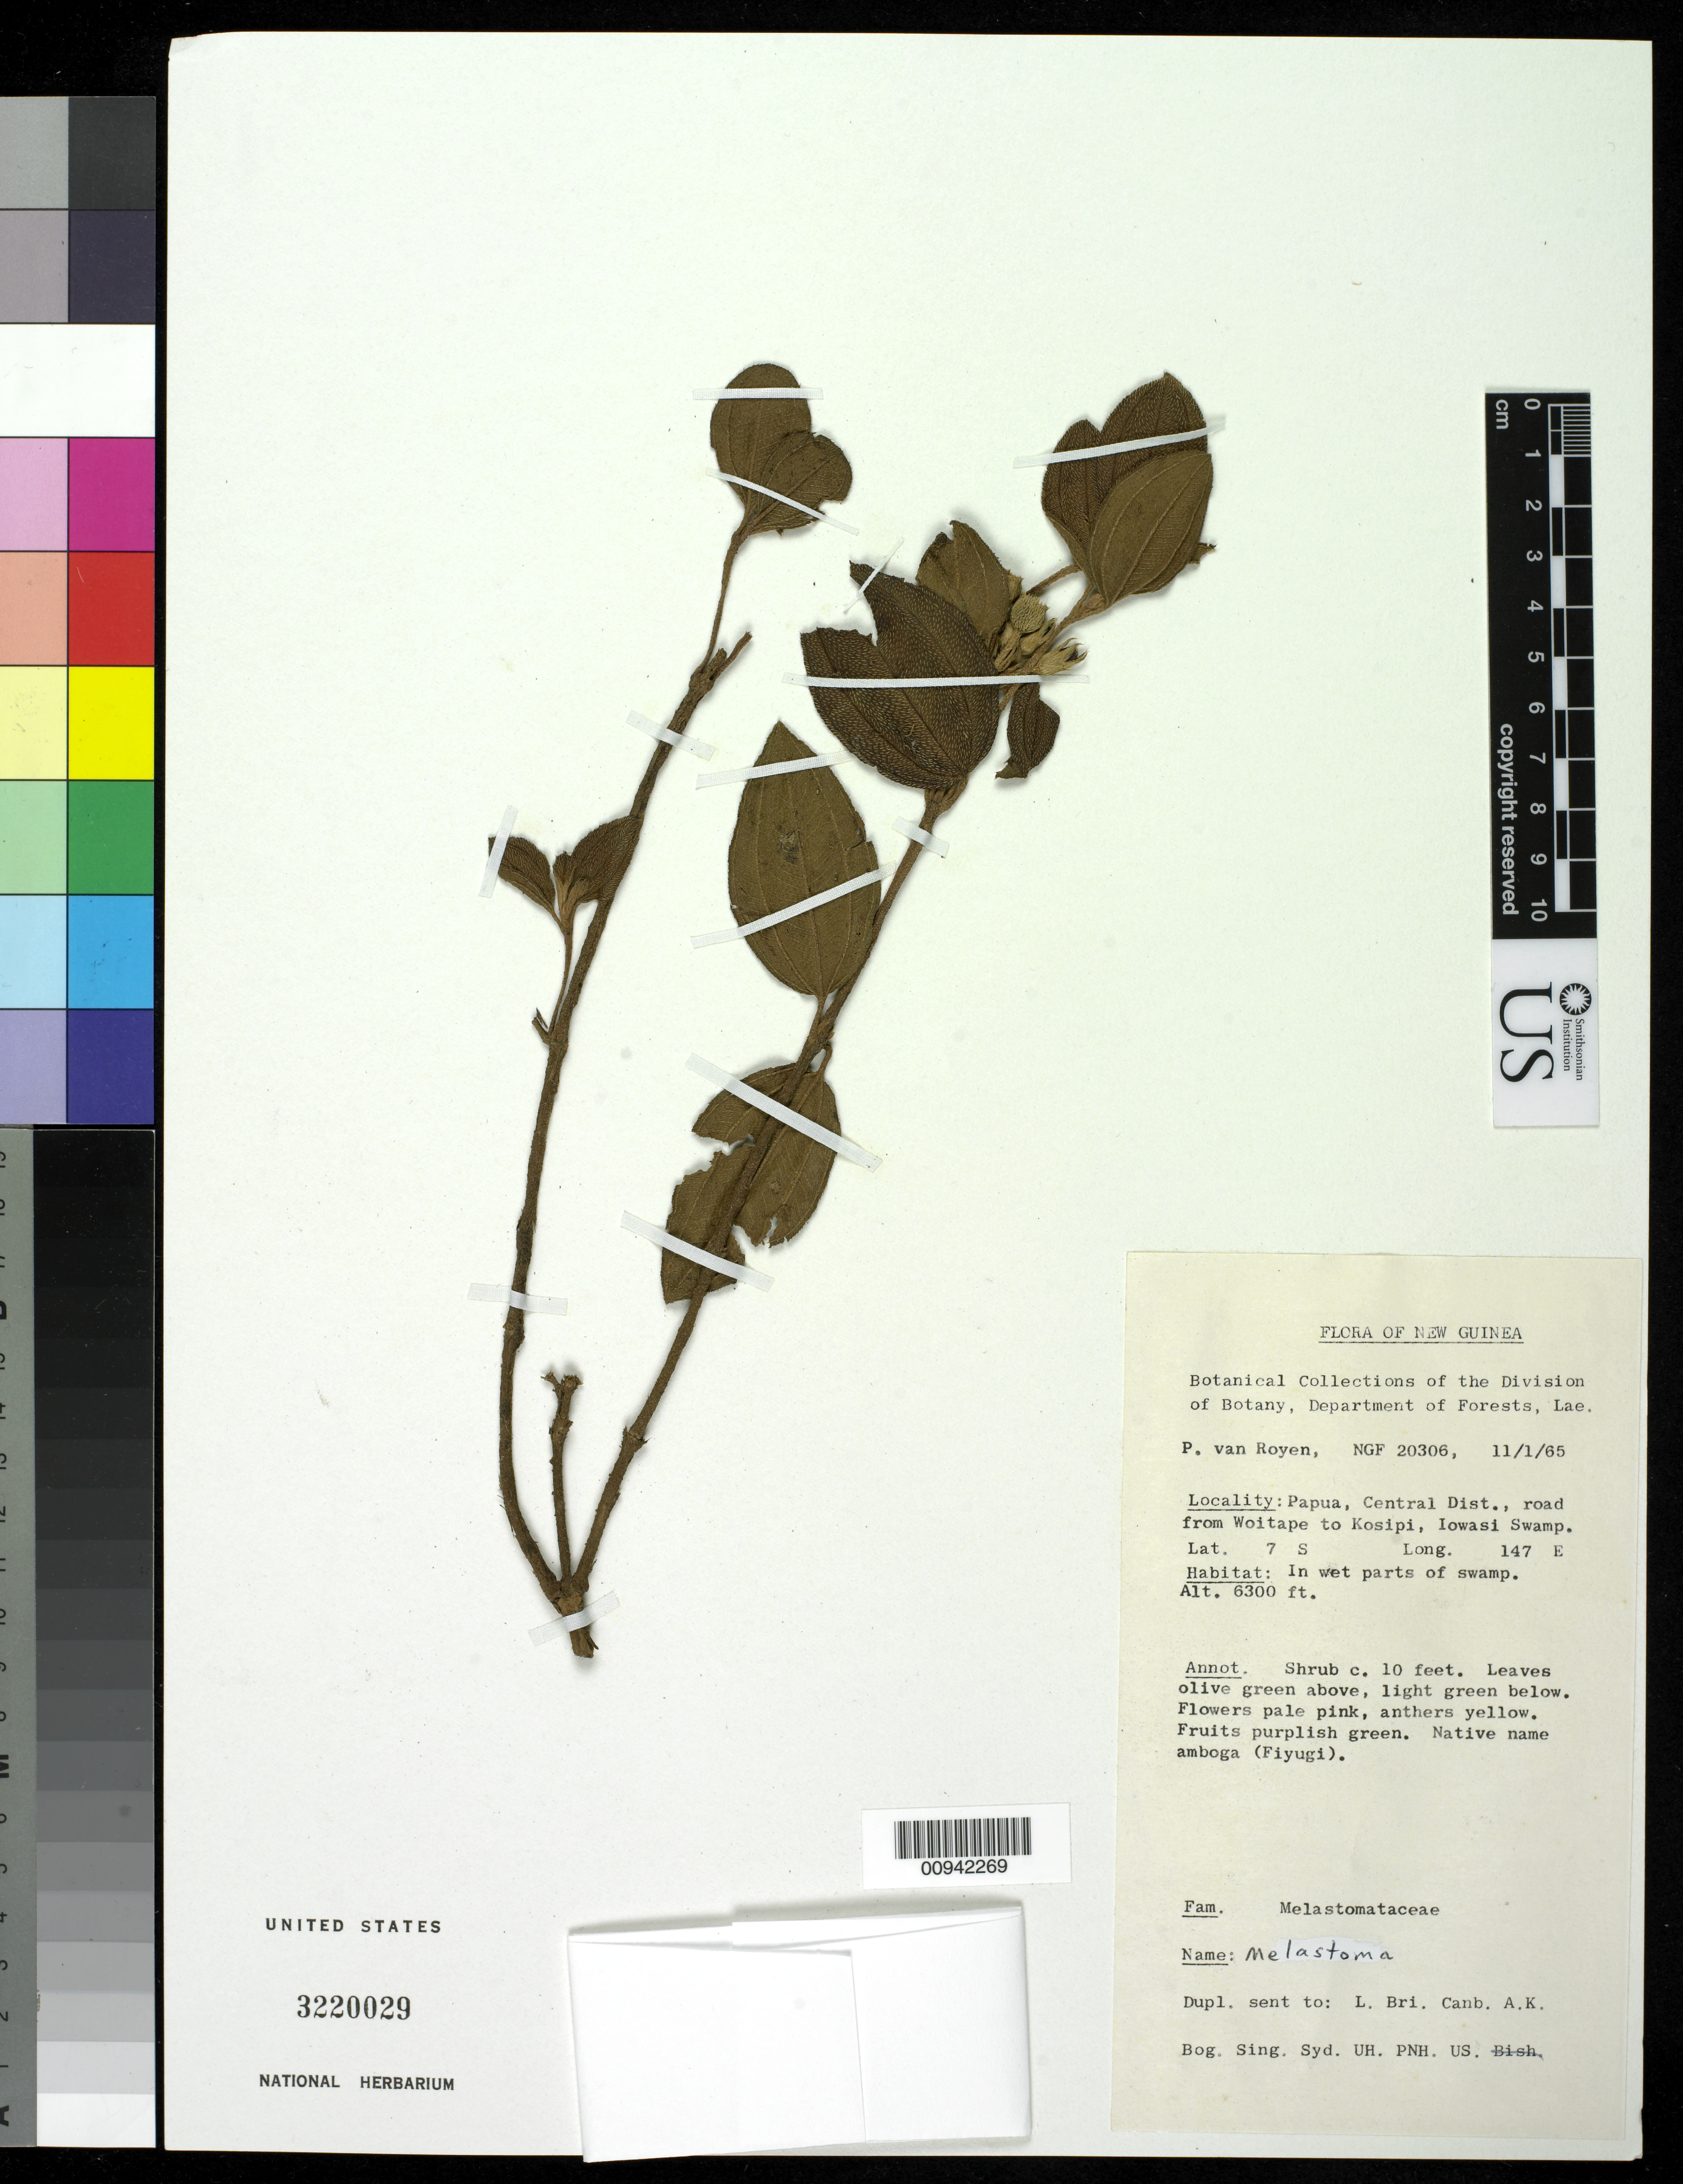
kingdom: Plantae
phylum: Tracheophyta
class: Magnoliopsida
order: Myrtales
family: Melastomataceae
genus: Melastoma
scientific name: Melastoma sp.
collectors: P. van Royen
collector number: NGF 20306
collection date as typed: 11 Jan 1965 or 01 Nov 1965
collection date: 1965-01-11 or 1965-11-01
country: Papua New Guinea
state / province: Central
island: New Guinea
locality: road from Woitape to Kosipi, Iowasi Swamp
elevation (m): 1920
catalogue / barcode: US 3220029